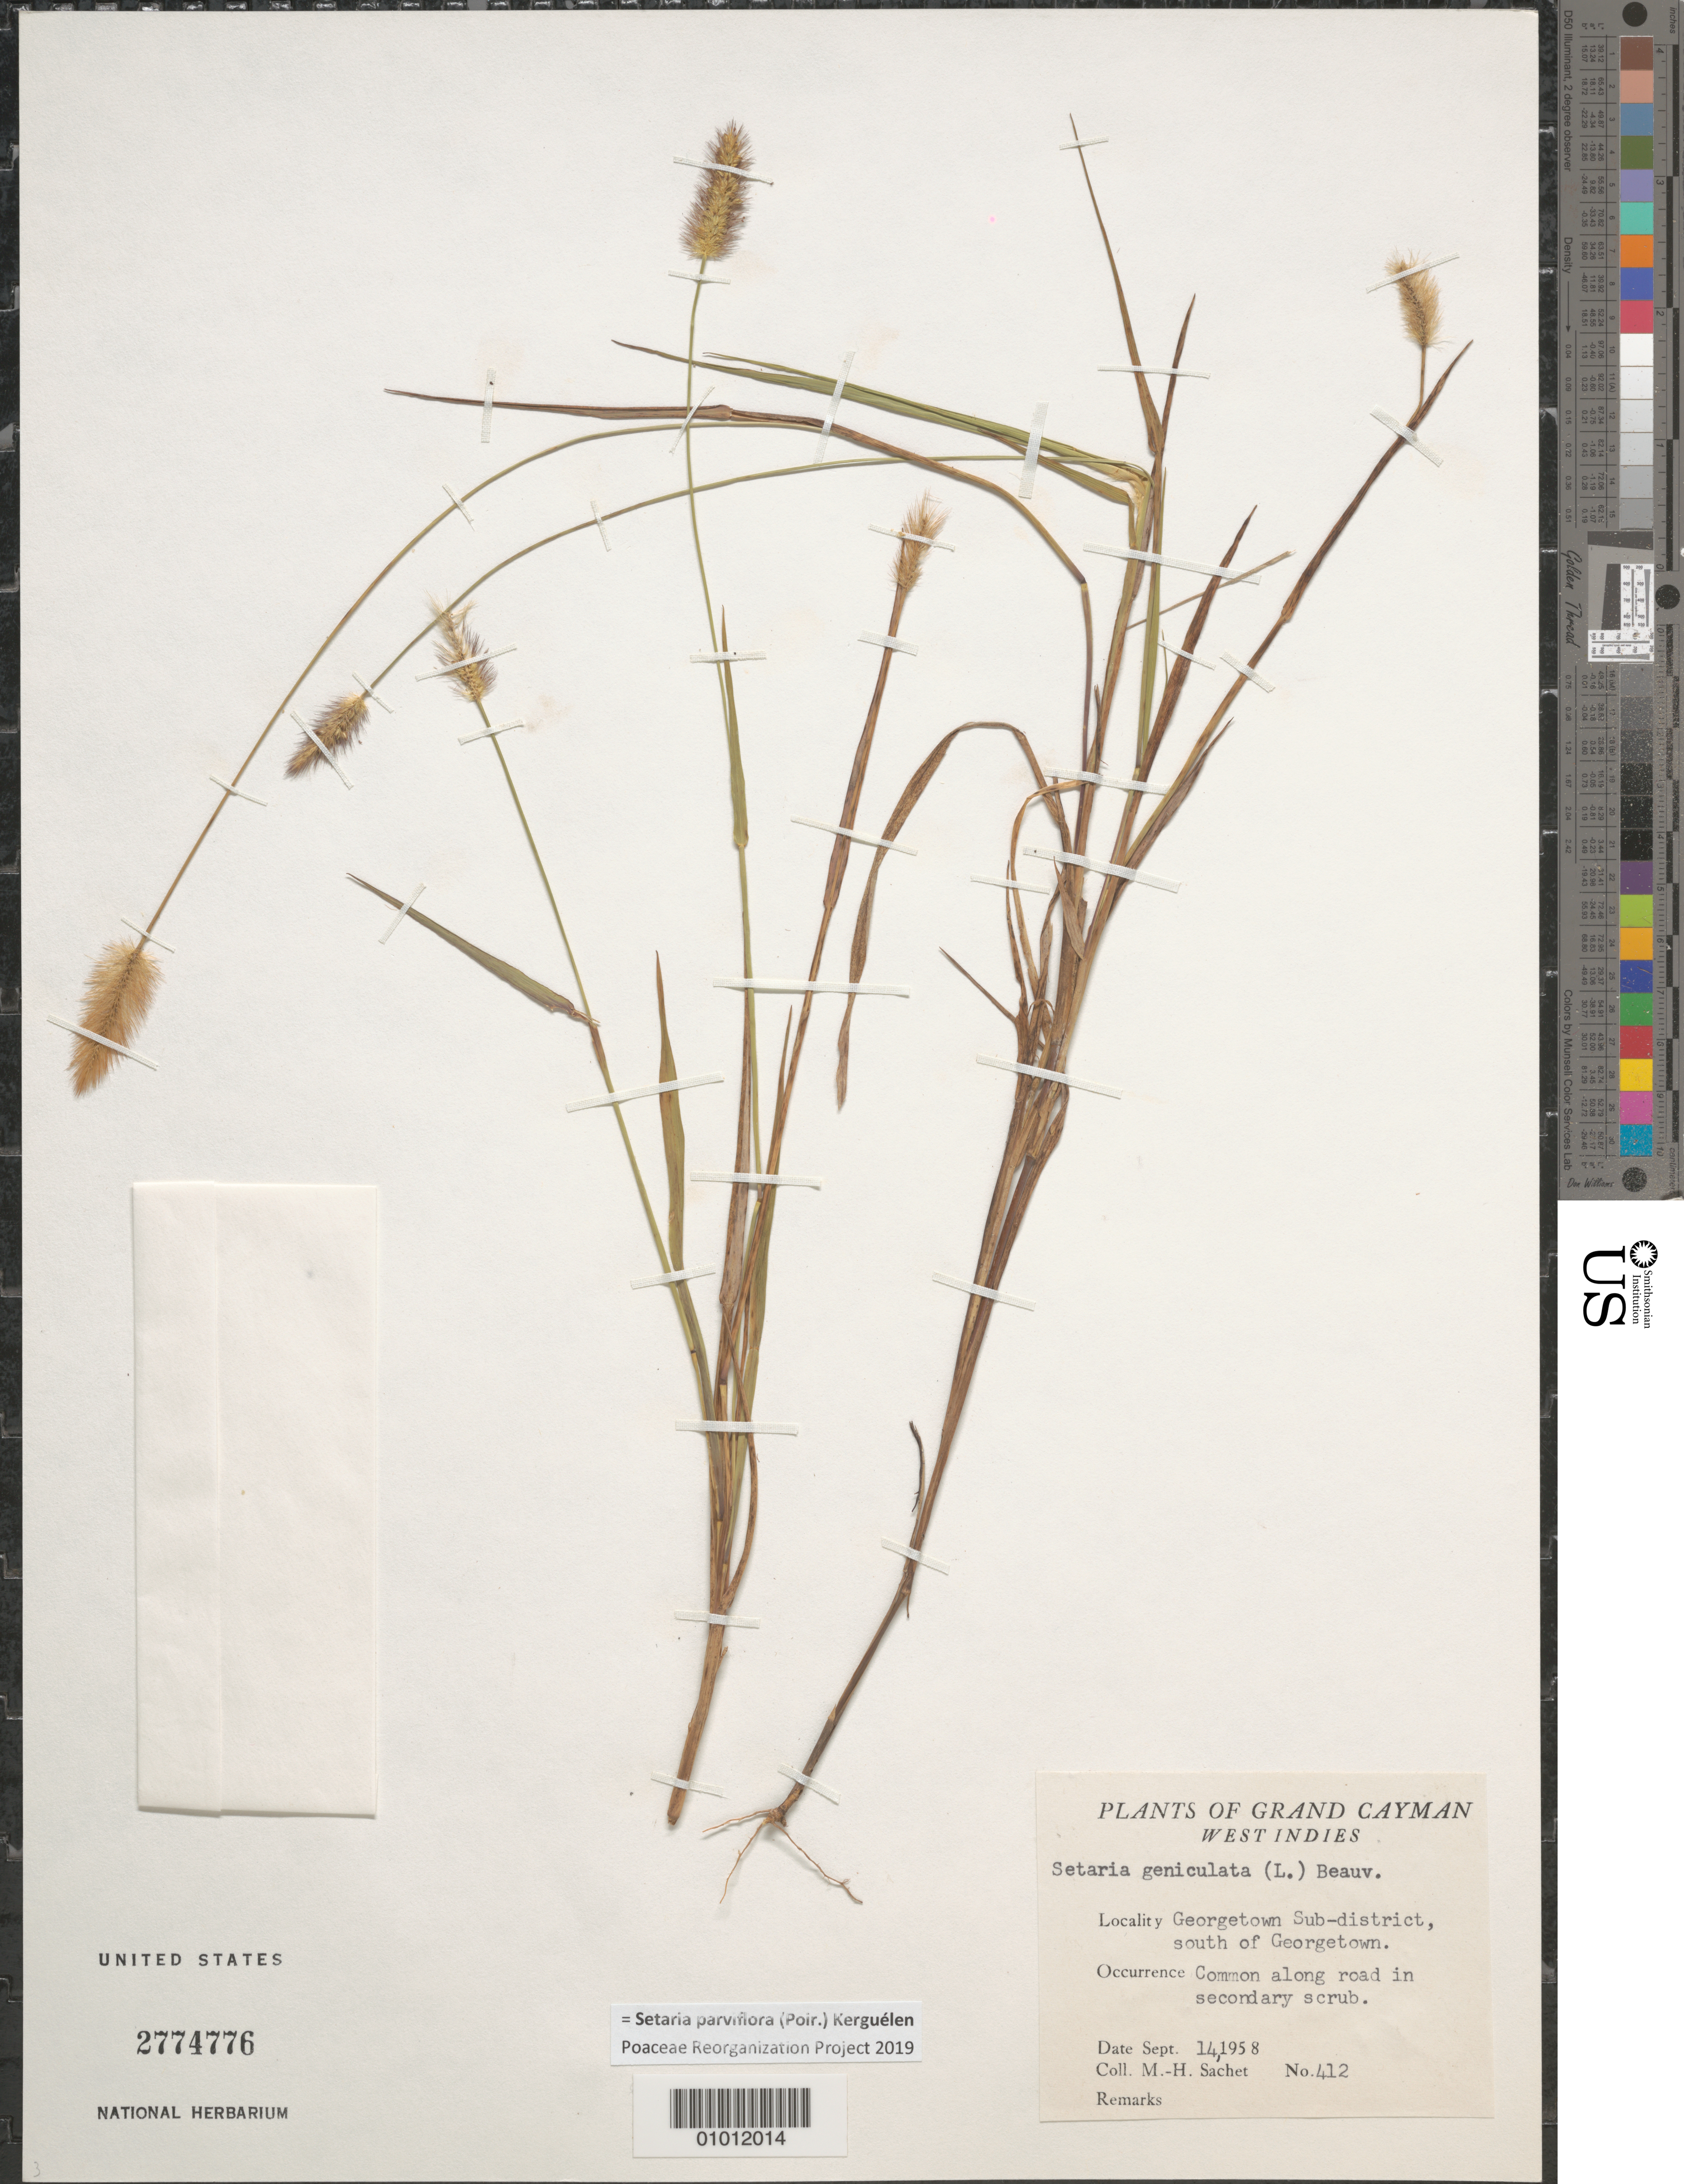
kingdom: Plantae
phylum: Tracheophyta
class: Liliopsida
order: Poales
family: Poaceae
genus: Setaria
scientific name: Setaria parviflora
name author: (Poir.) Kerguélen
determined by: Poaceae Reorganization Project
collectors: M.-H. Sachet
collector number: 412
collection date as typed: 14 Sep 1958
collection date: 1958-09-14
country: Cayman Islands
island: Grand Cayman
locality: Georgetown sub-district, S of Georgetown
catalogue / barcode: US 2774776